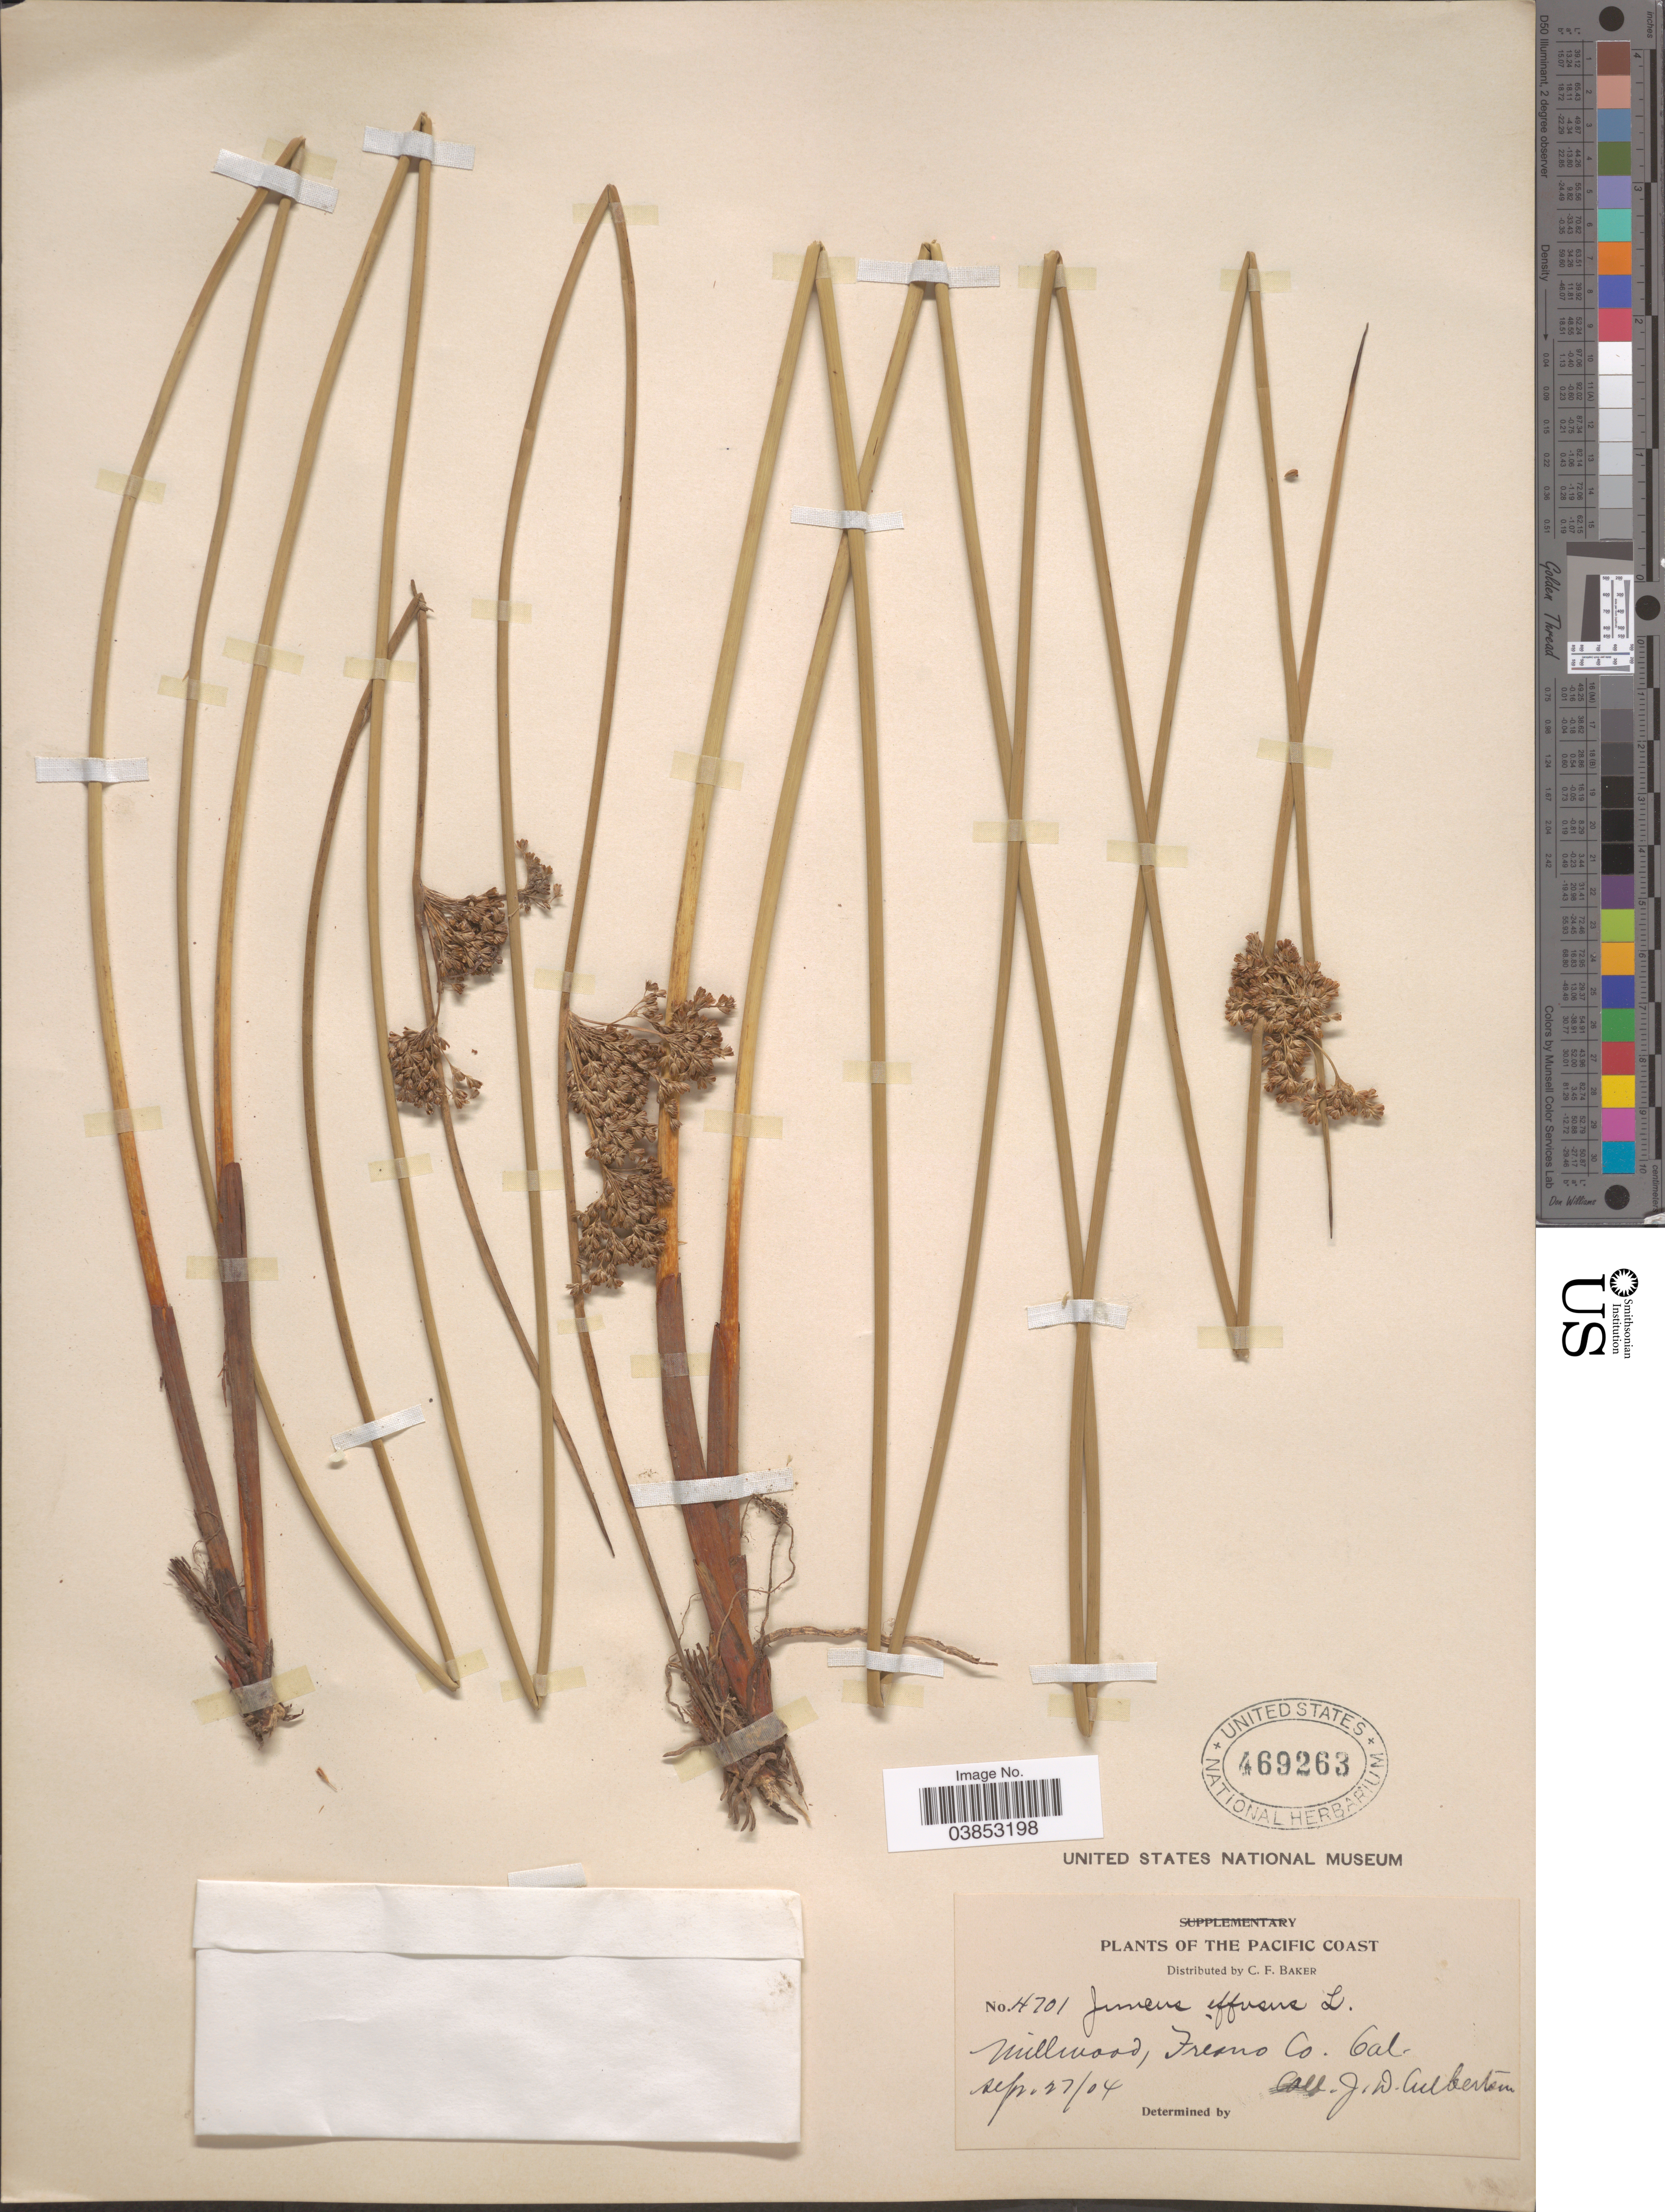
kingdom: Plantae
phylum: Tracheophyta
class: Liliopsida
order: Poales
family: Juncaceae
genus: Juncus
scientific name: Juncus effusus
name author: L.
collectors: J. Culberton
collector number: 4701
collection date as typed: Transcribed d/m/y: 27/9/4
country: United States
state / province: California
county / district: Fresno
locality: Pacific Coast. Millwood, Fresno Co.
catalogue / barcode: US 469263